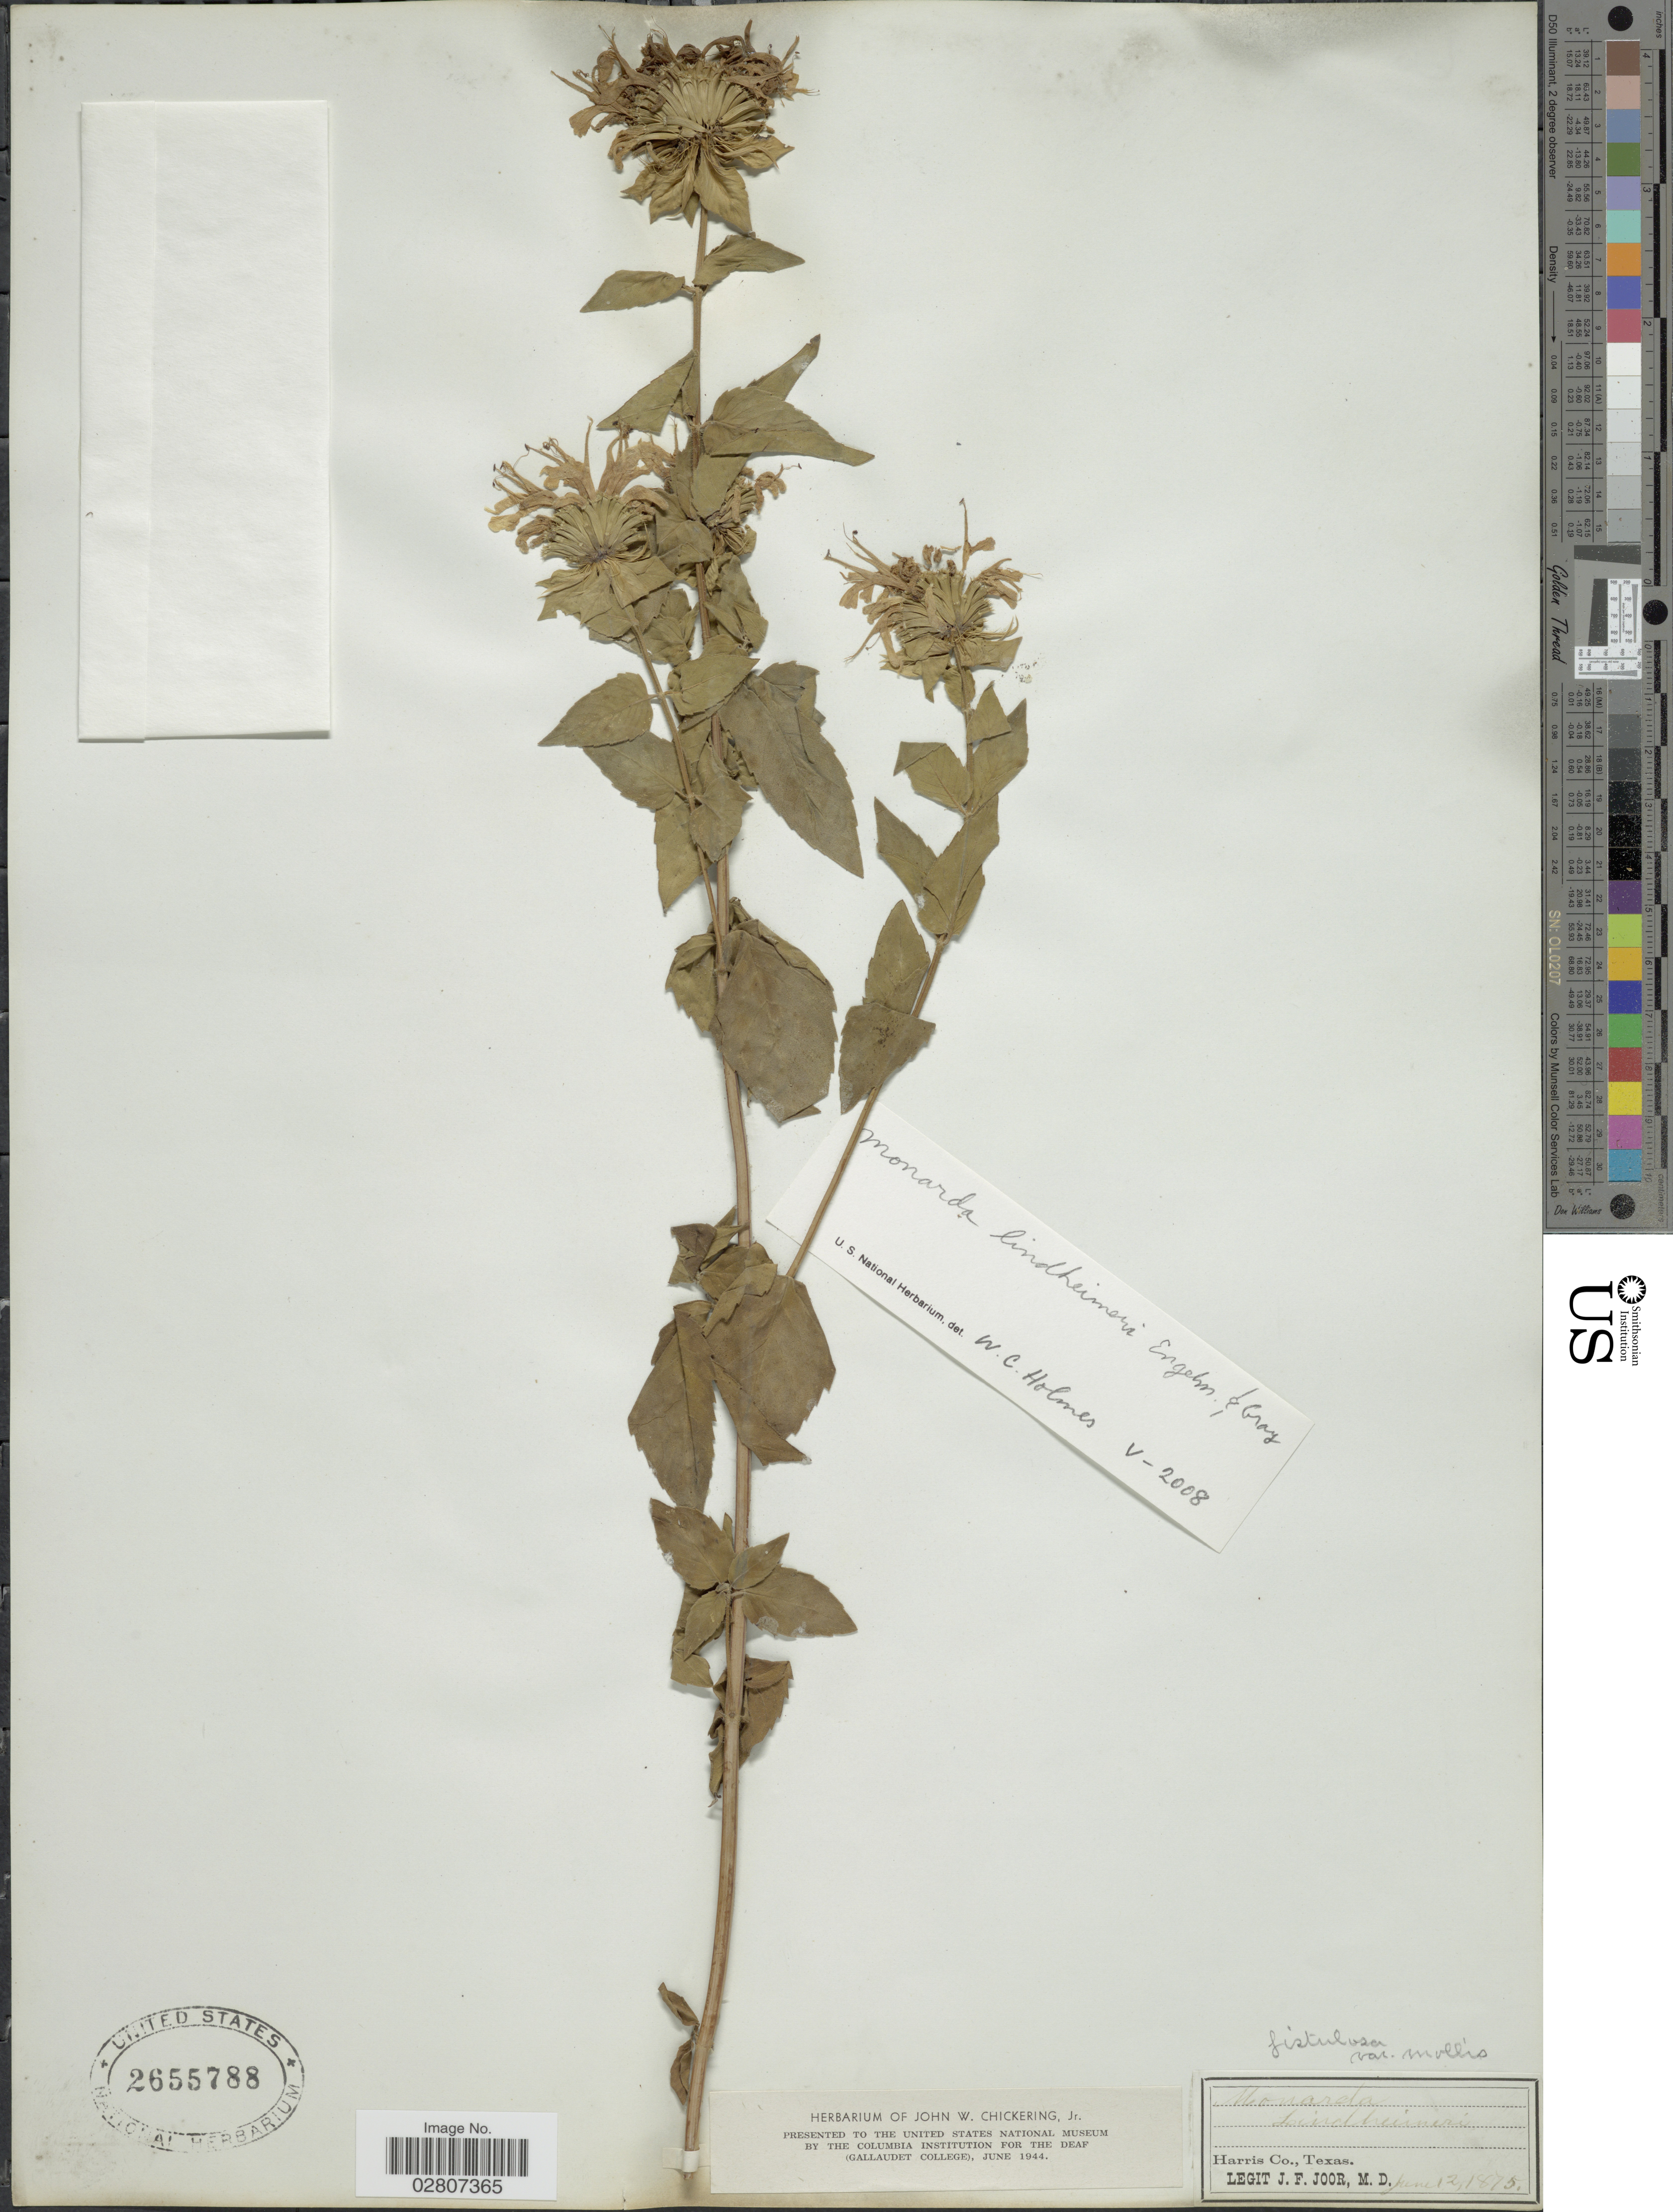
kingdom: Plantae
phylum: Tracheophyta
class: Magnoliopsida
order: Lamiales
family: Lamiaceae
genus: Monarda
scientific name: Monarda lindheimeri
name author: Engelm. & A. Gray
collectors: J. F. Joor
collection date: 1875-06-12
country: United States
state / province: Texas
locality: Harris Co., Texas.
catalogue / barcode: US 2655788